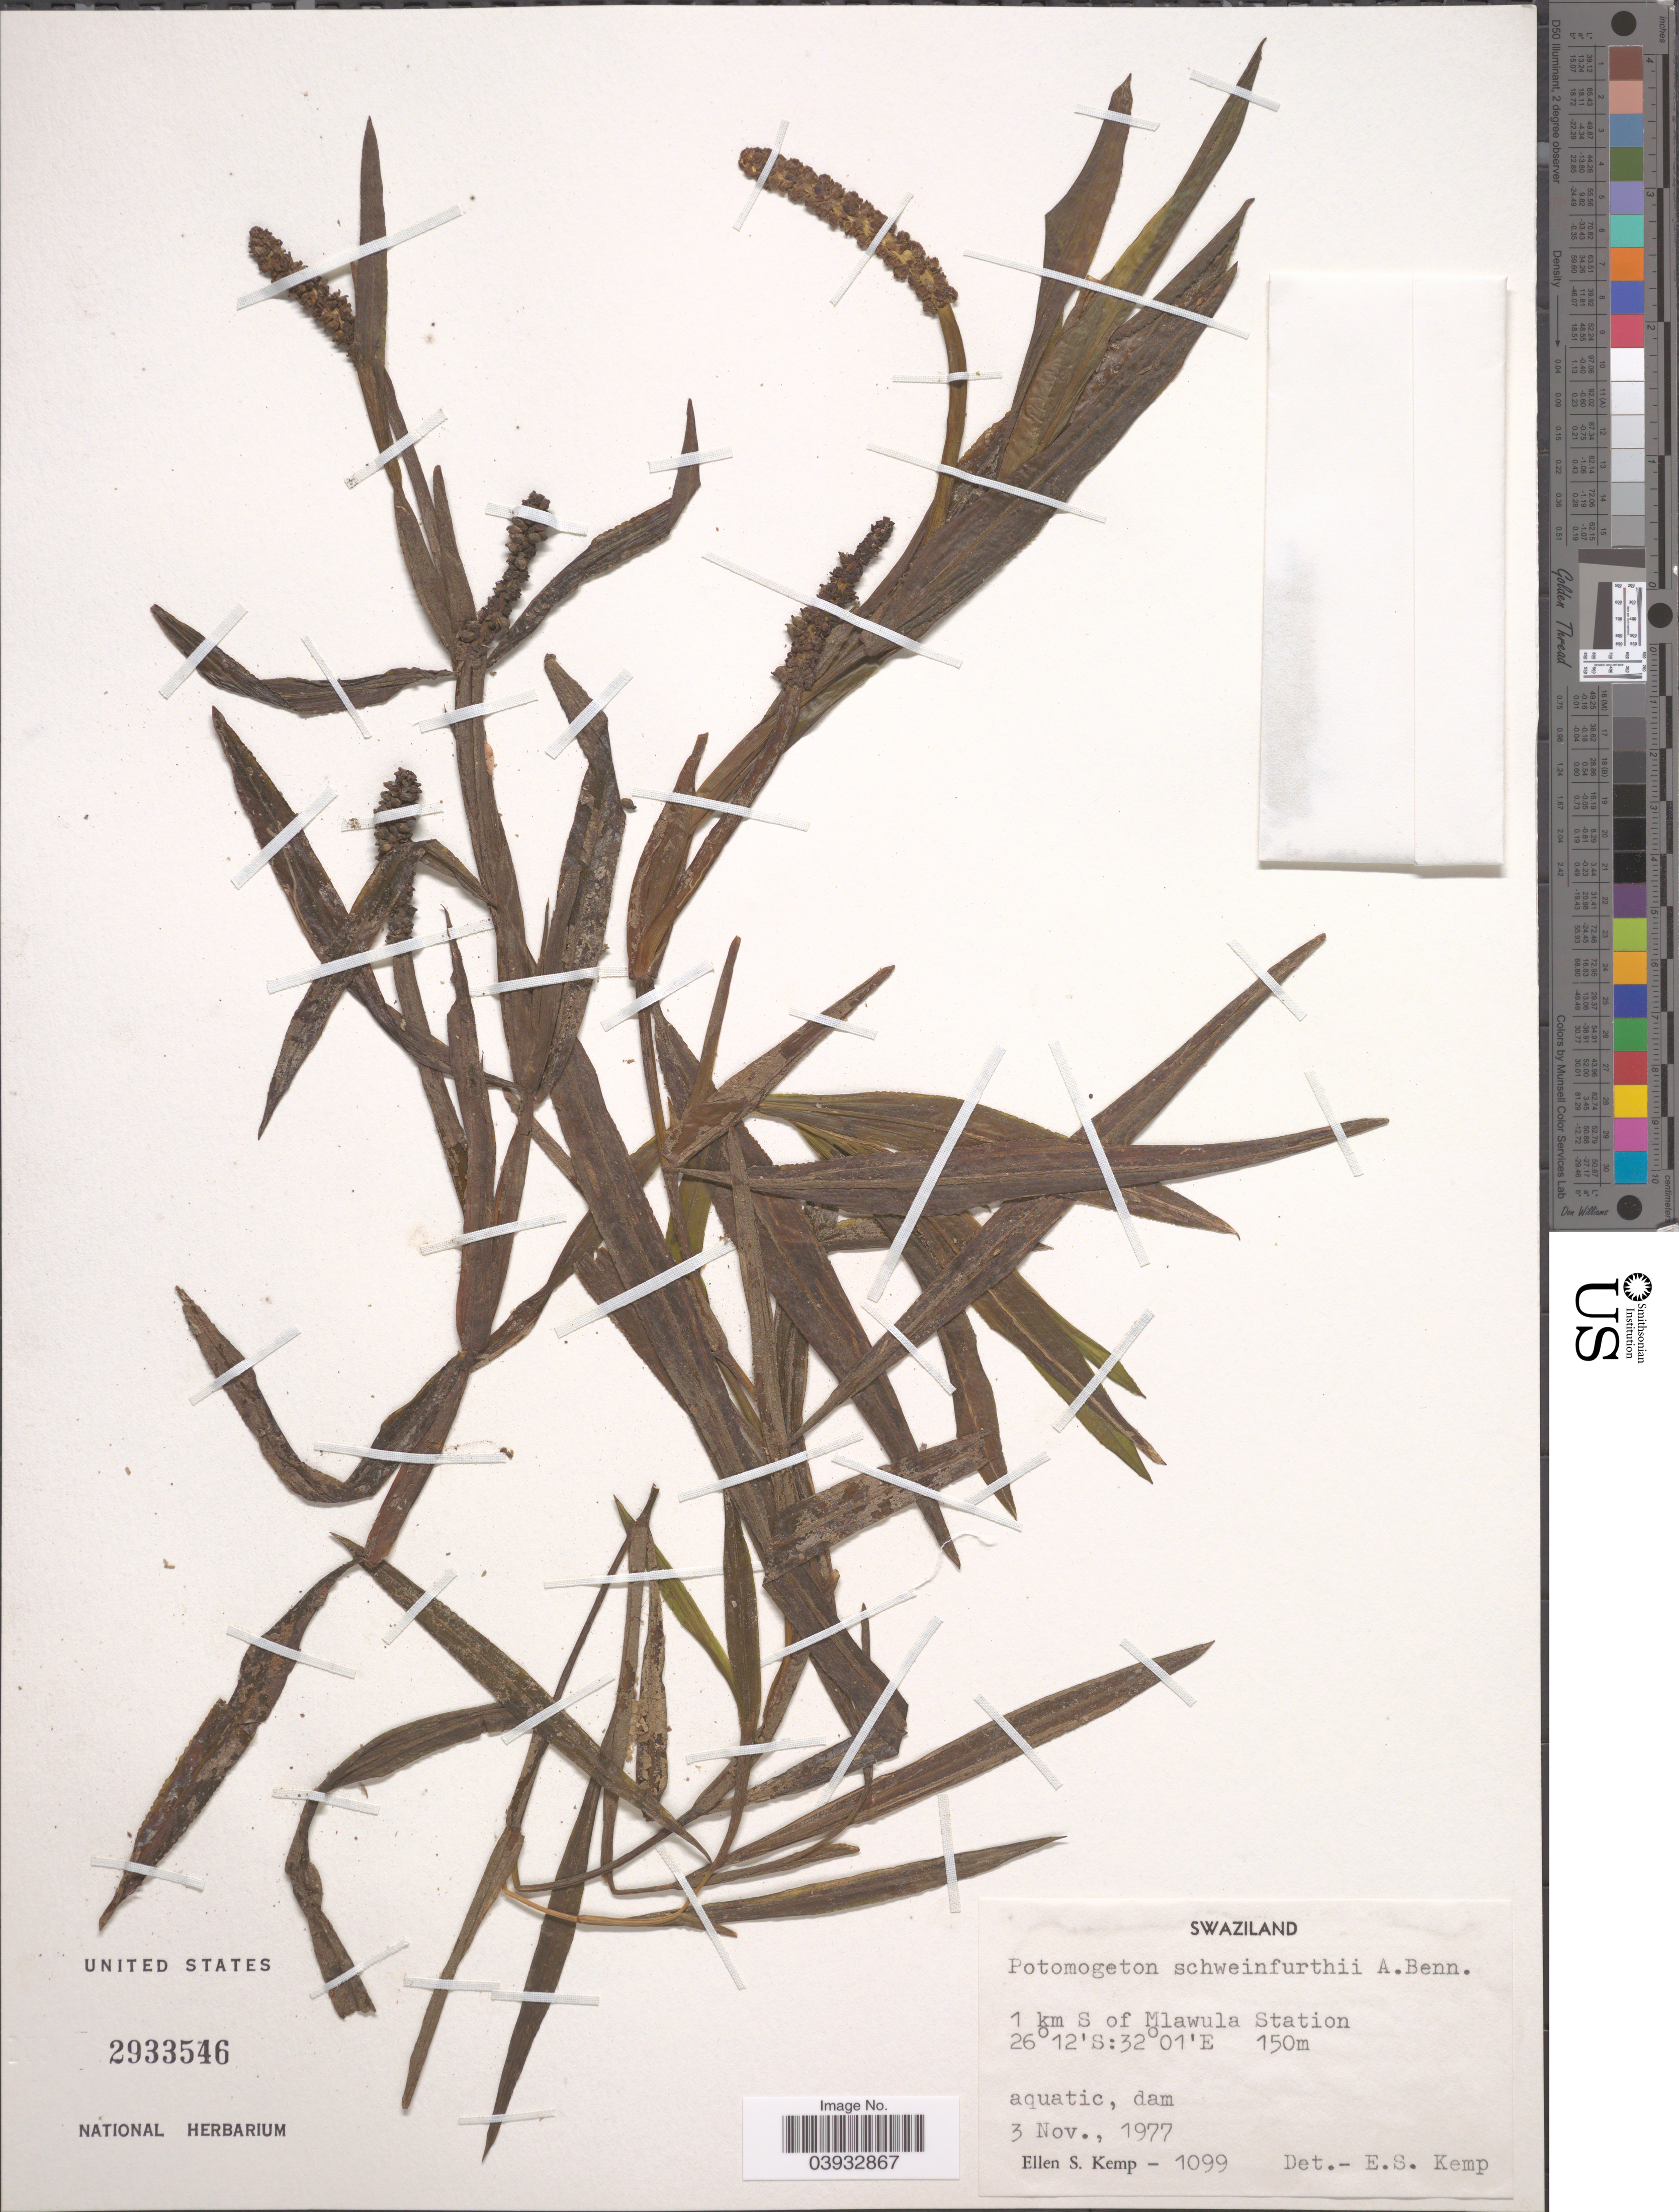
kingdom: Plantae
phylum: Tracheophyta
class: Liliopsida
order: Alismatales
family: Potamogetonaceae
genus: Potamogeton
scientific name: Potamogeton schweinfurthii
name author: A. Benn.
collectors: E. S. Kemp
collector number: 1099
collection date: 1977-11-03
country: Eswatini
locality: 1 km S of Mlawula Station.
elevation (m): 150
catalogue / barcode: US 2933546